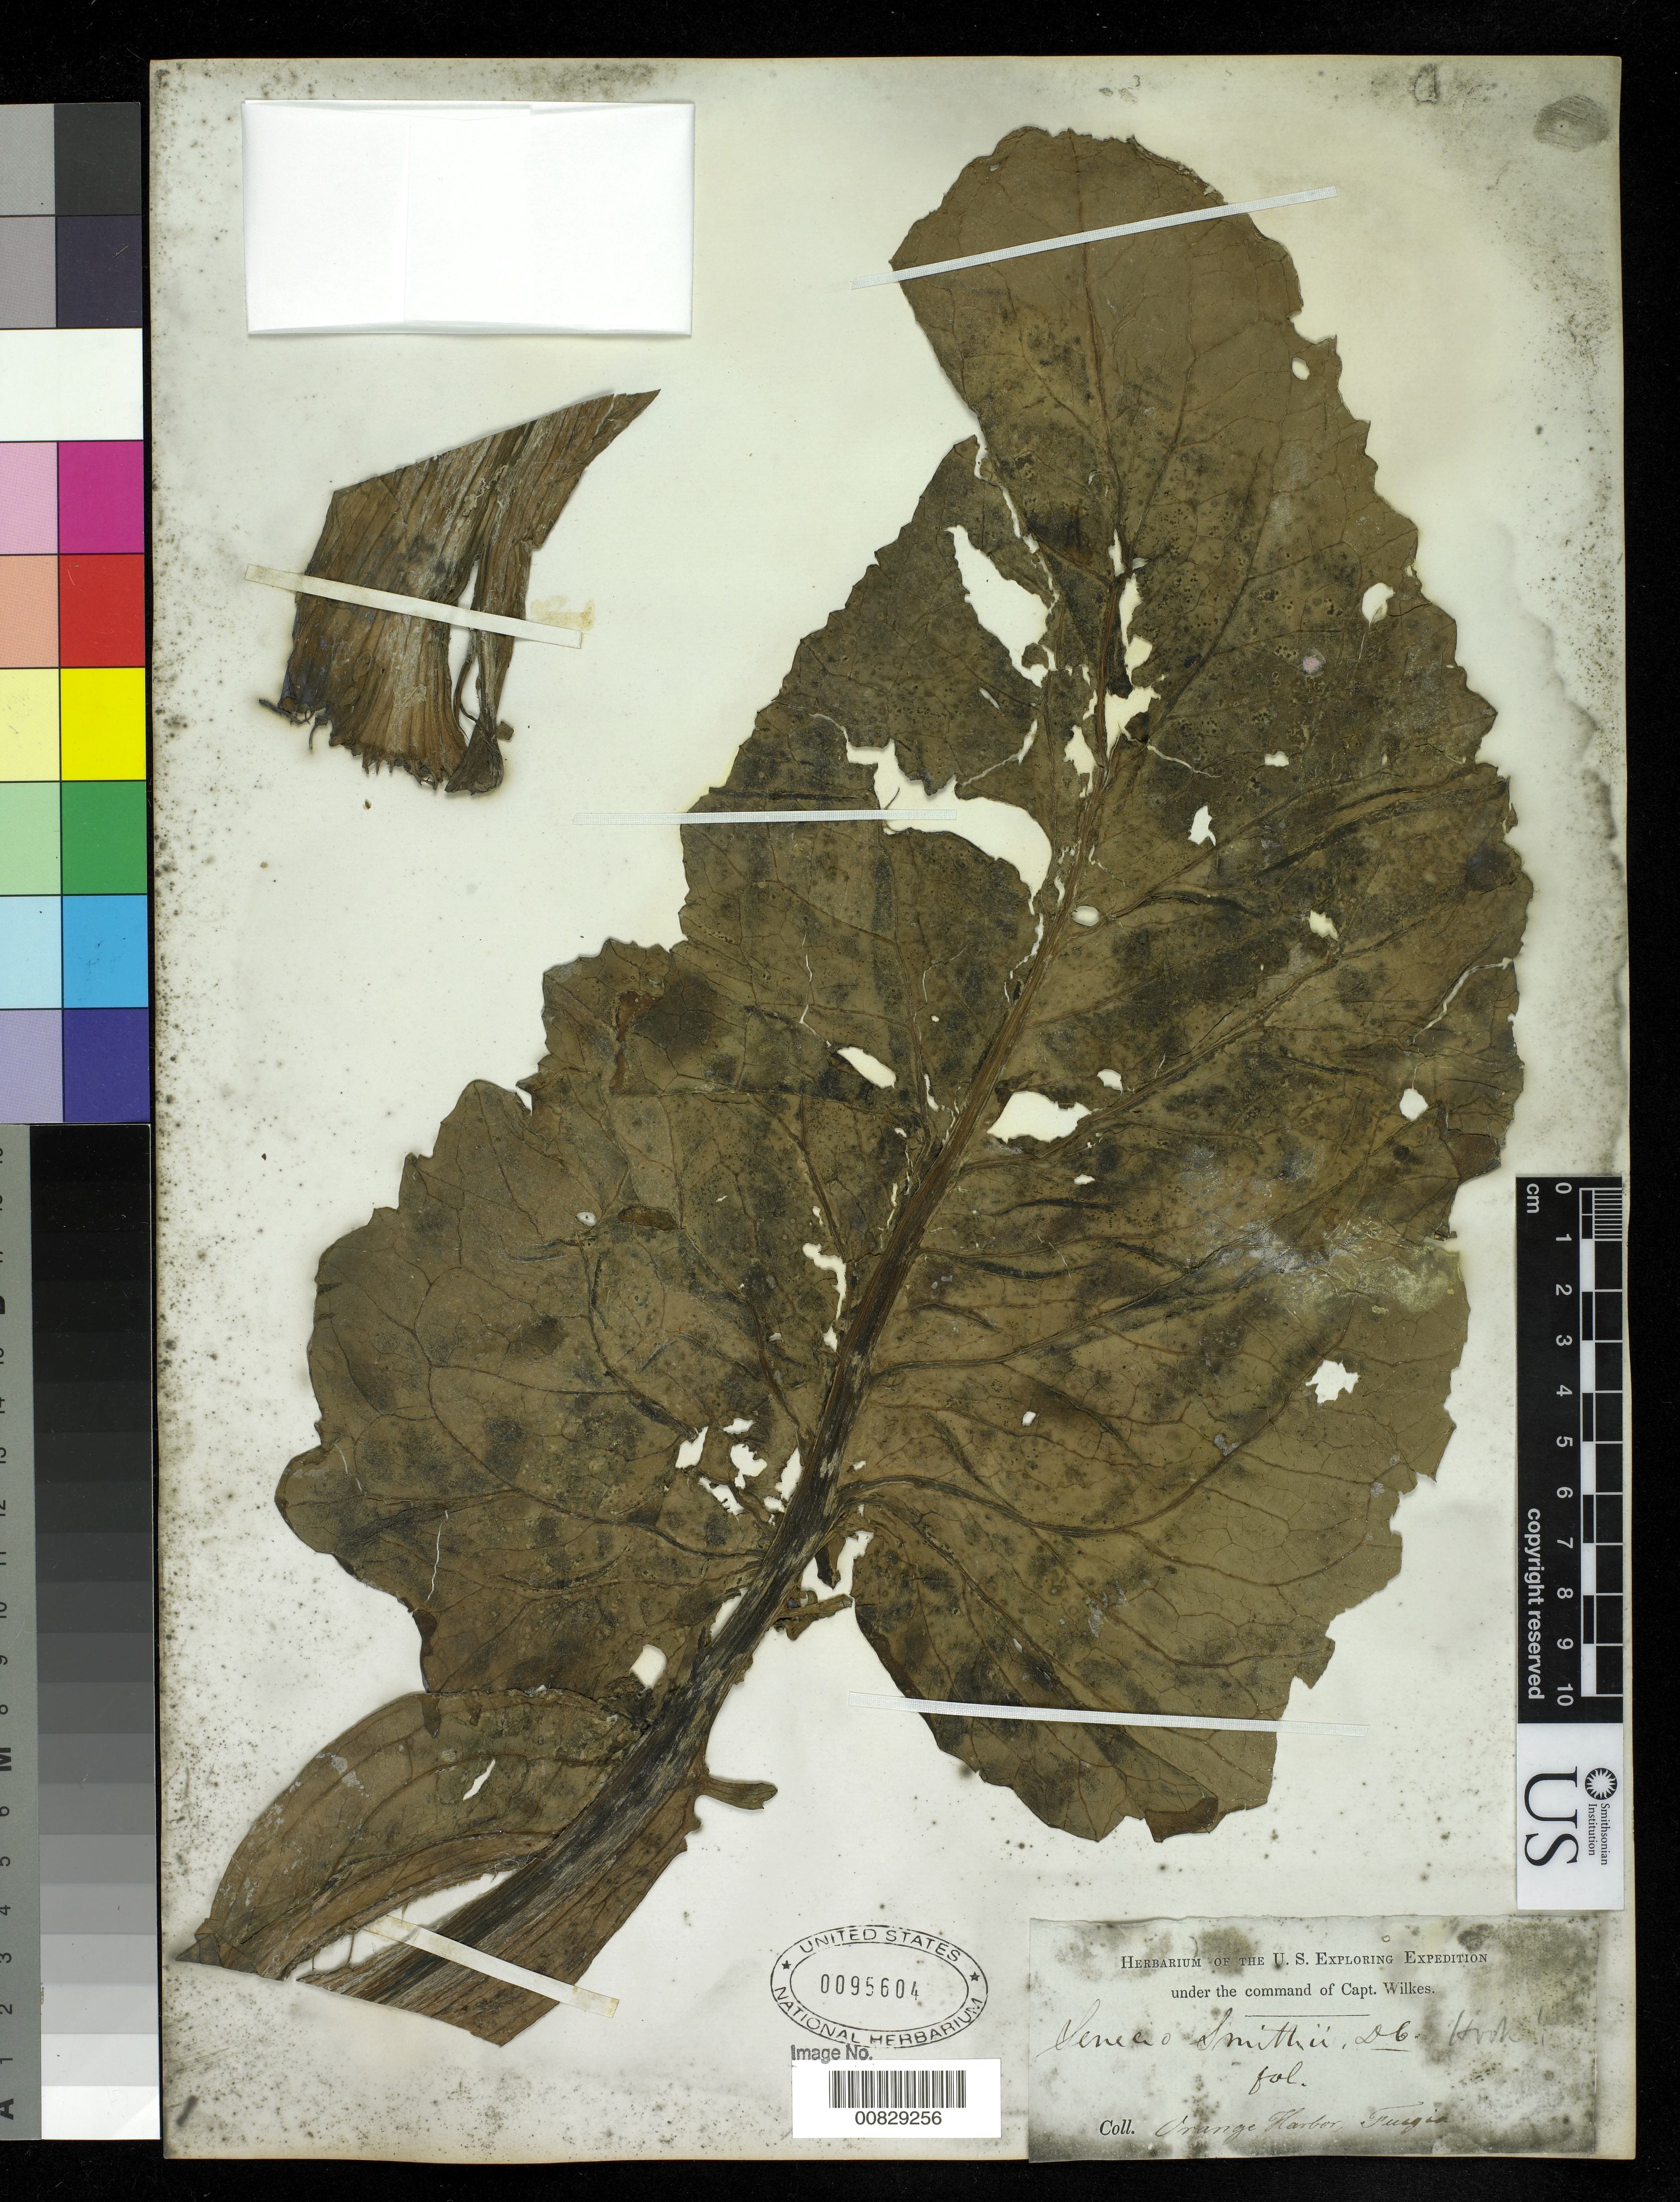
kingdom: Plantae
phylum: Tracheophyta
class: Magnoliopsida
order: Asterales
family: Asteraceae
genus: Senecio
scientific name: Senecio smithii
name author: DC.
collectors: Wilkes Explor. Exped.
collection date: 1838/1842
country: Argentina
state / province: Tierra del Fuego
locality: Orange Harbor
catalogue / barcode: US 95604